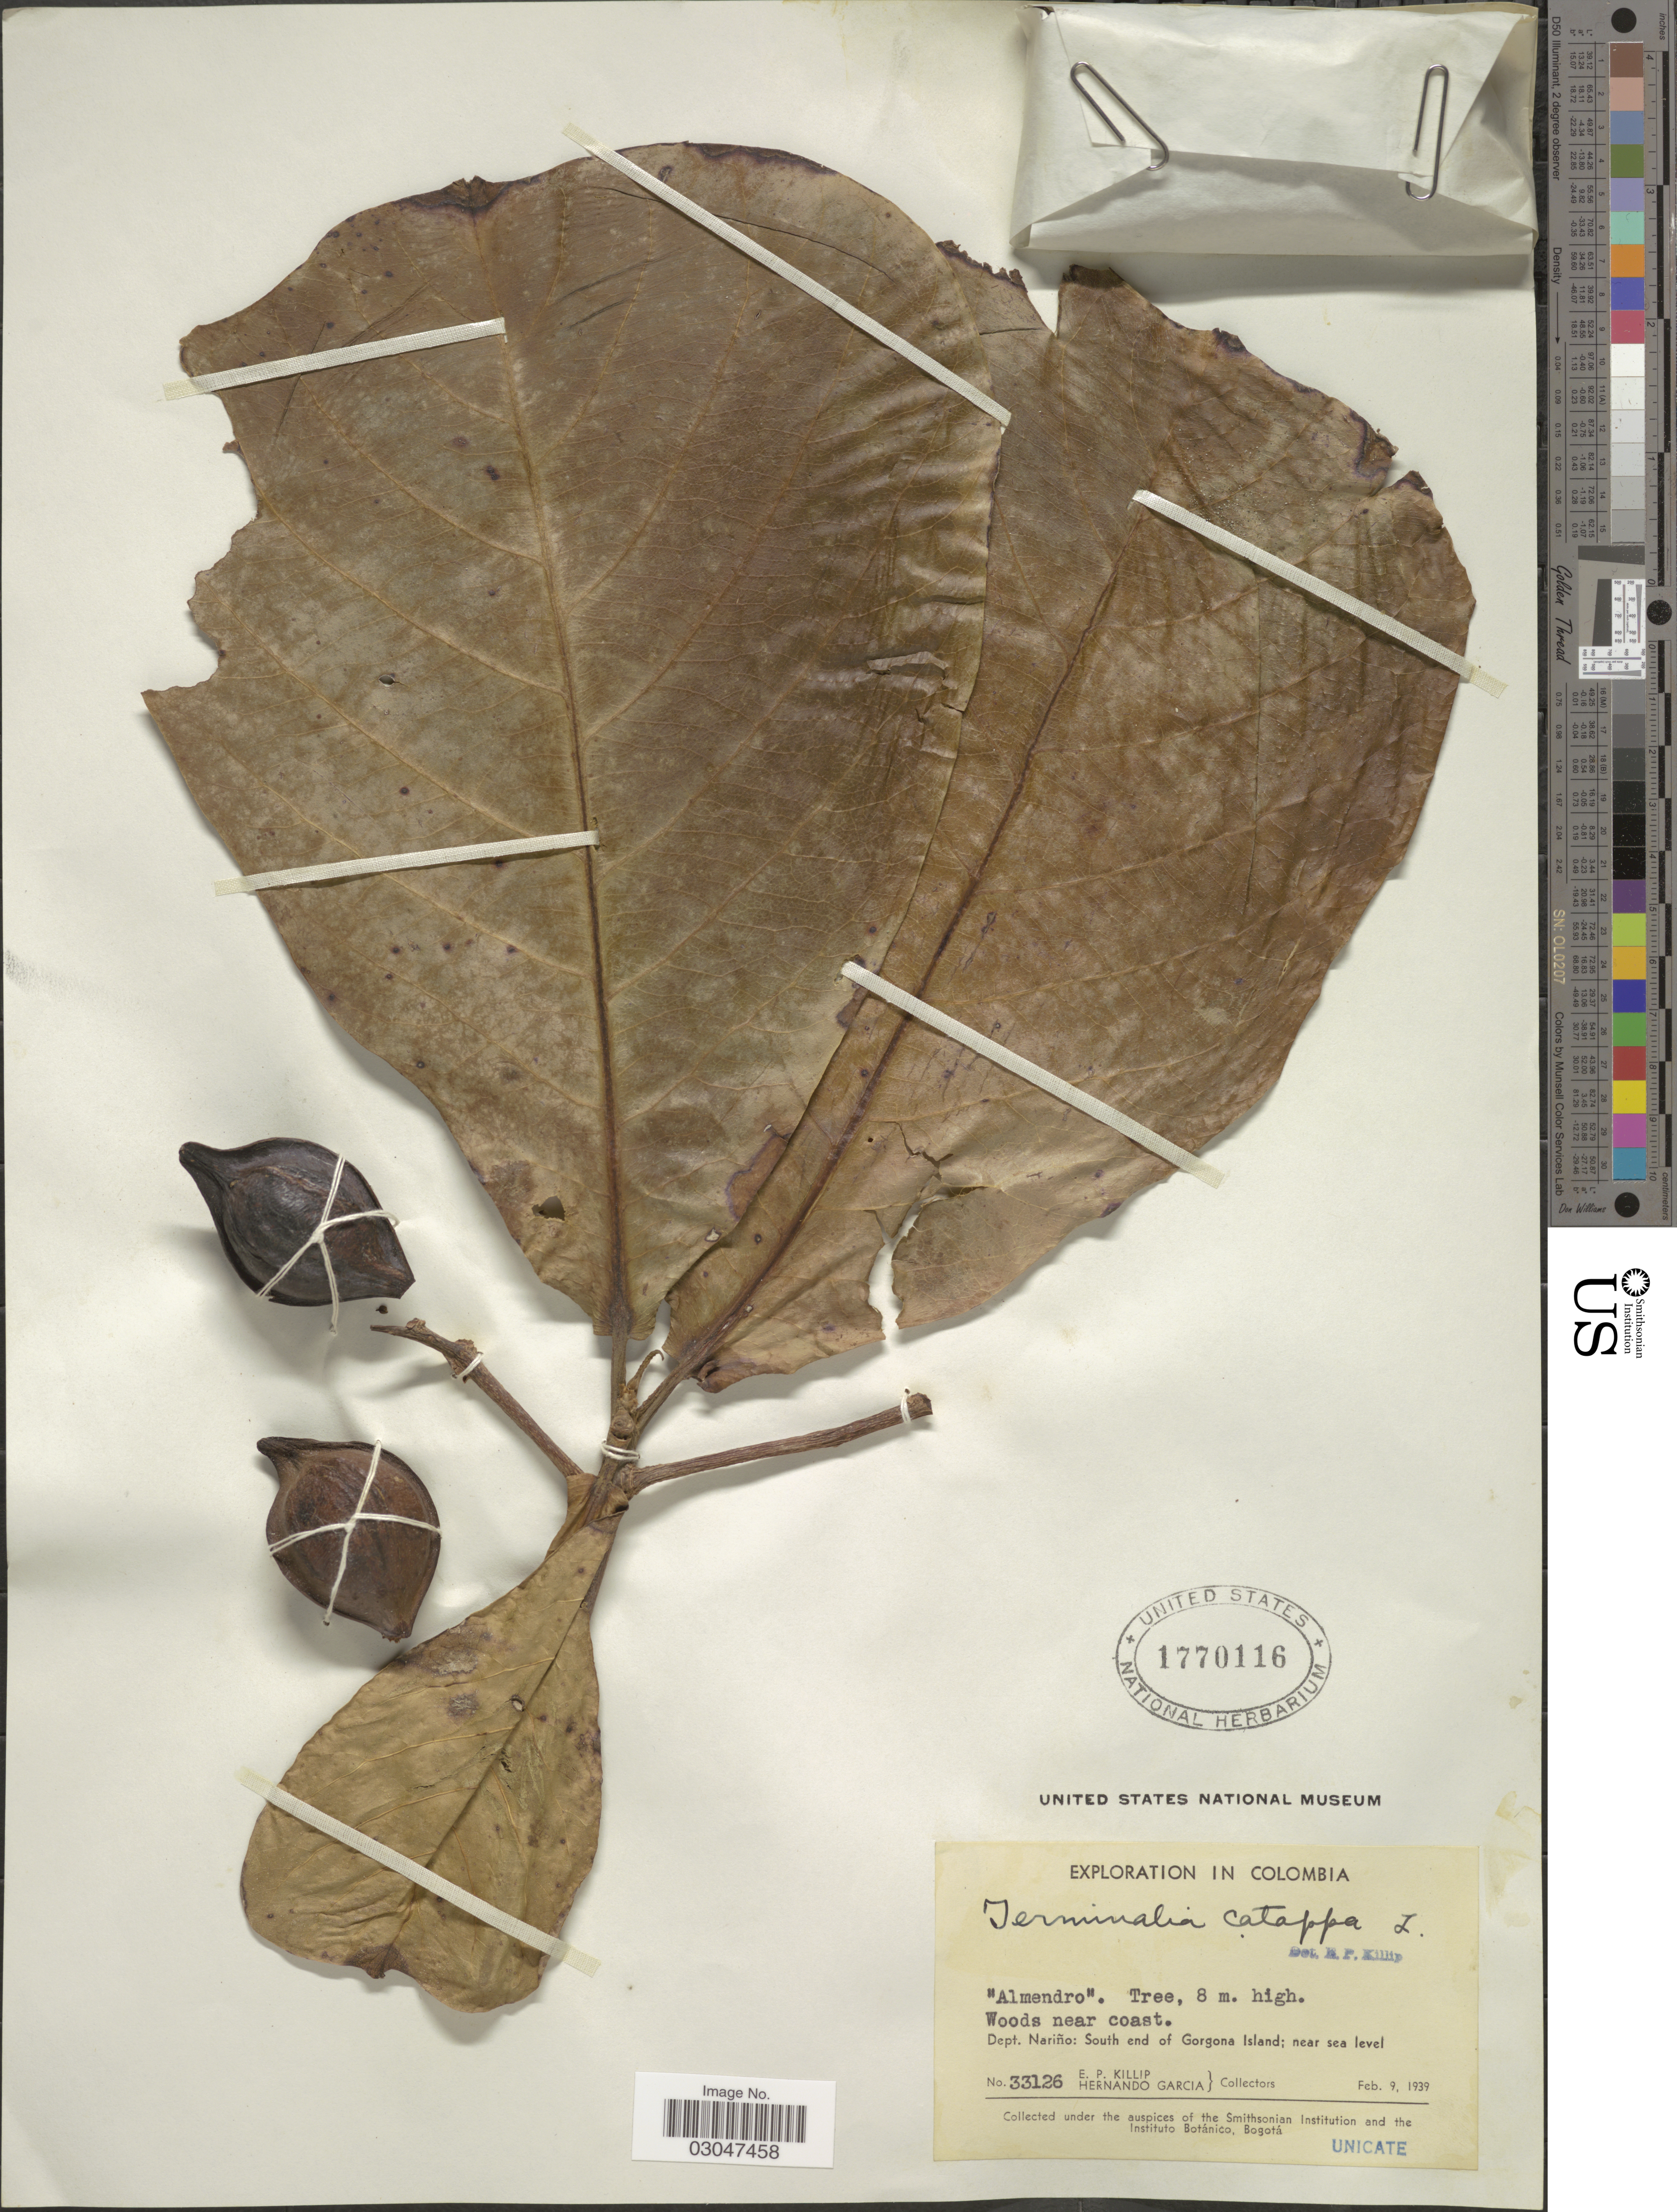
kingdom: Plantae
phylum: Tracheophyta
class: Magnoliopsida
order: Myrtales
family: Combretaceae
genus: Terminalia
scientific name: Terminalia catappa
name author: L.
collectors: E. P. Killip & H. Garcia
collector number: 33126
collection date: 1939-02-09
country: Colombia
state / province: Nariño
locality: Dept. Nariño: South end of Gorgona Island.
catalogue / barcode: US 1770116